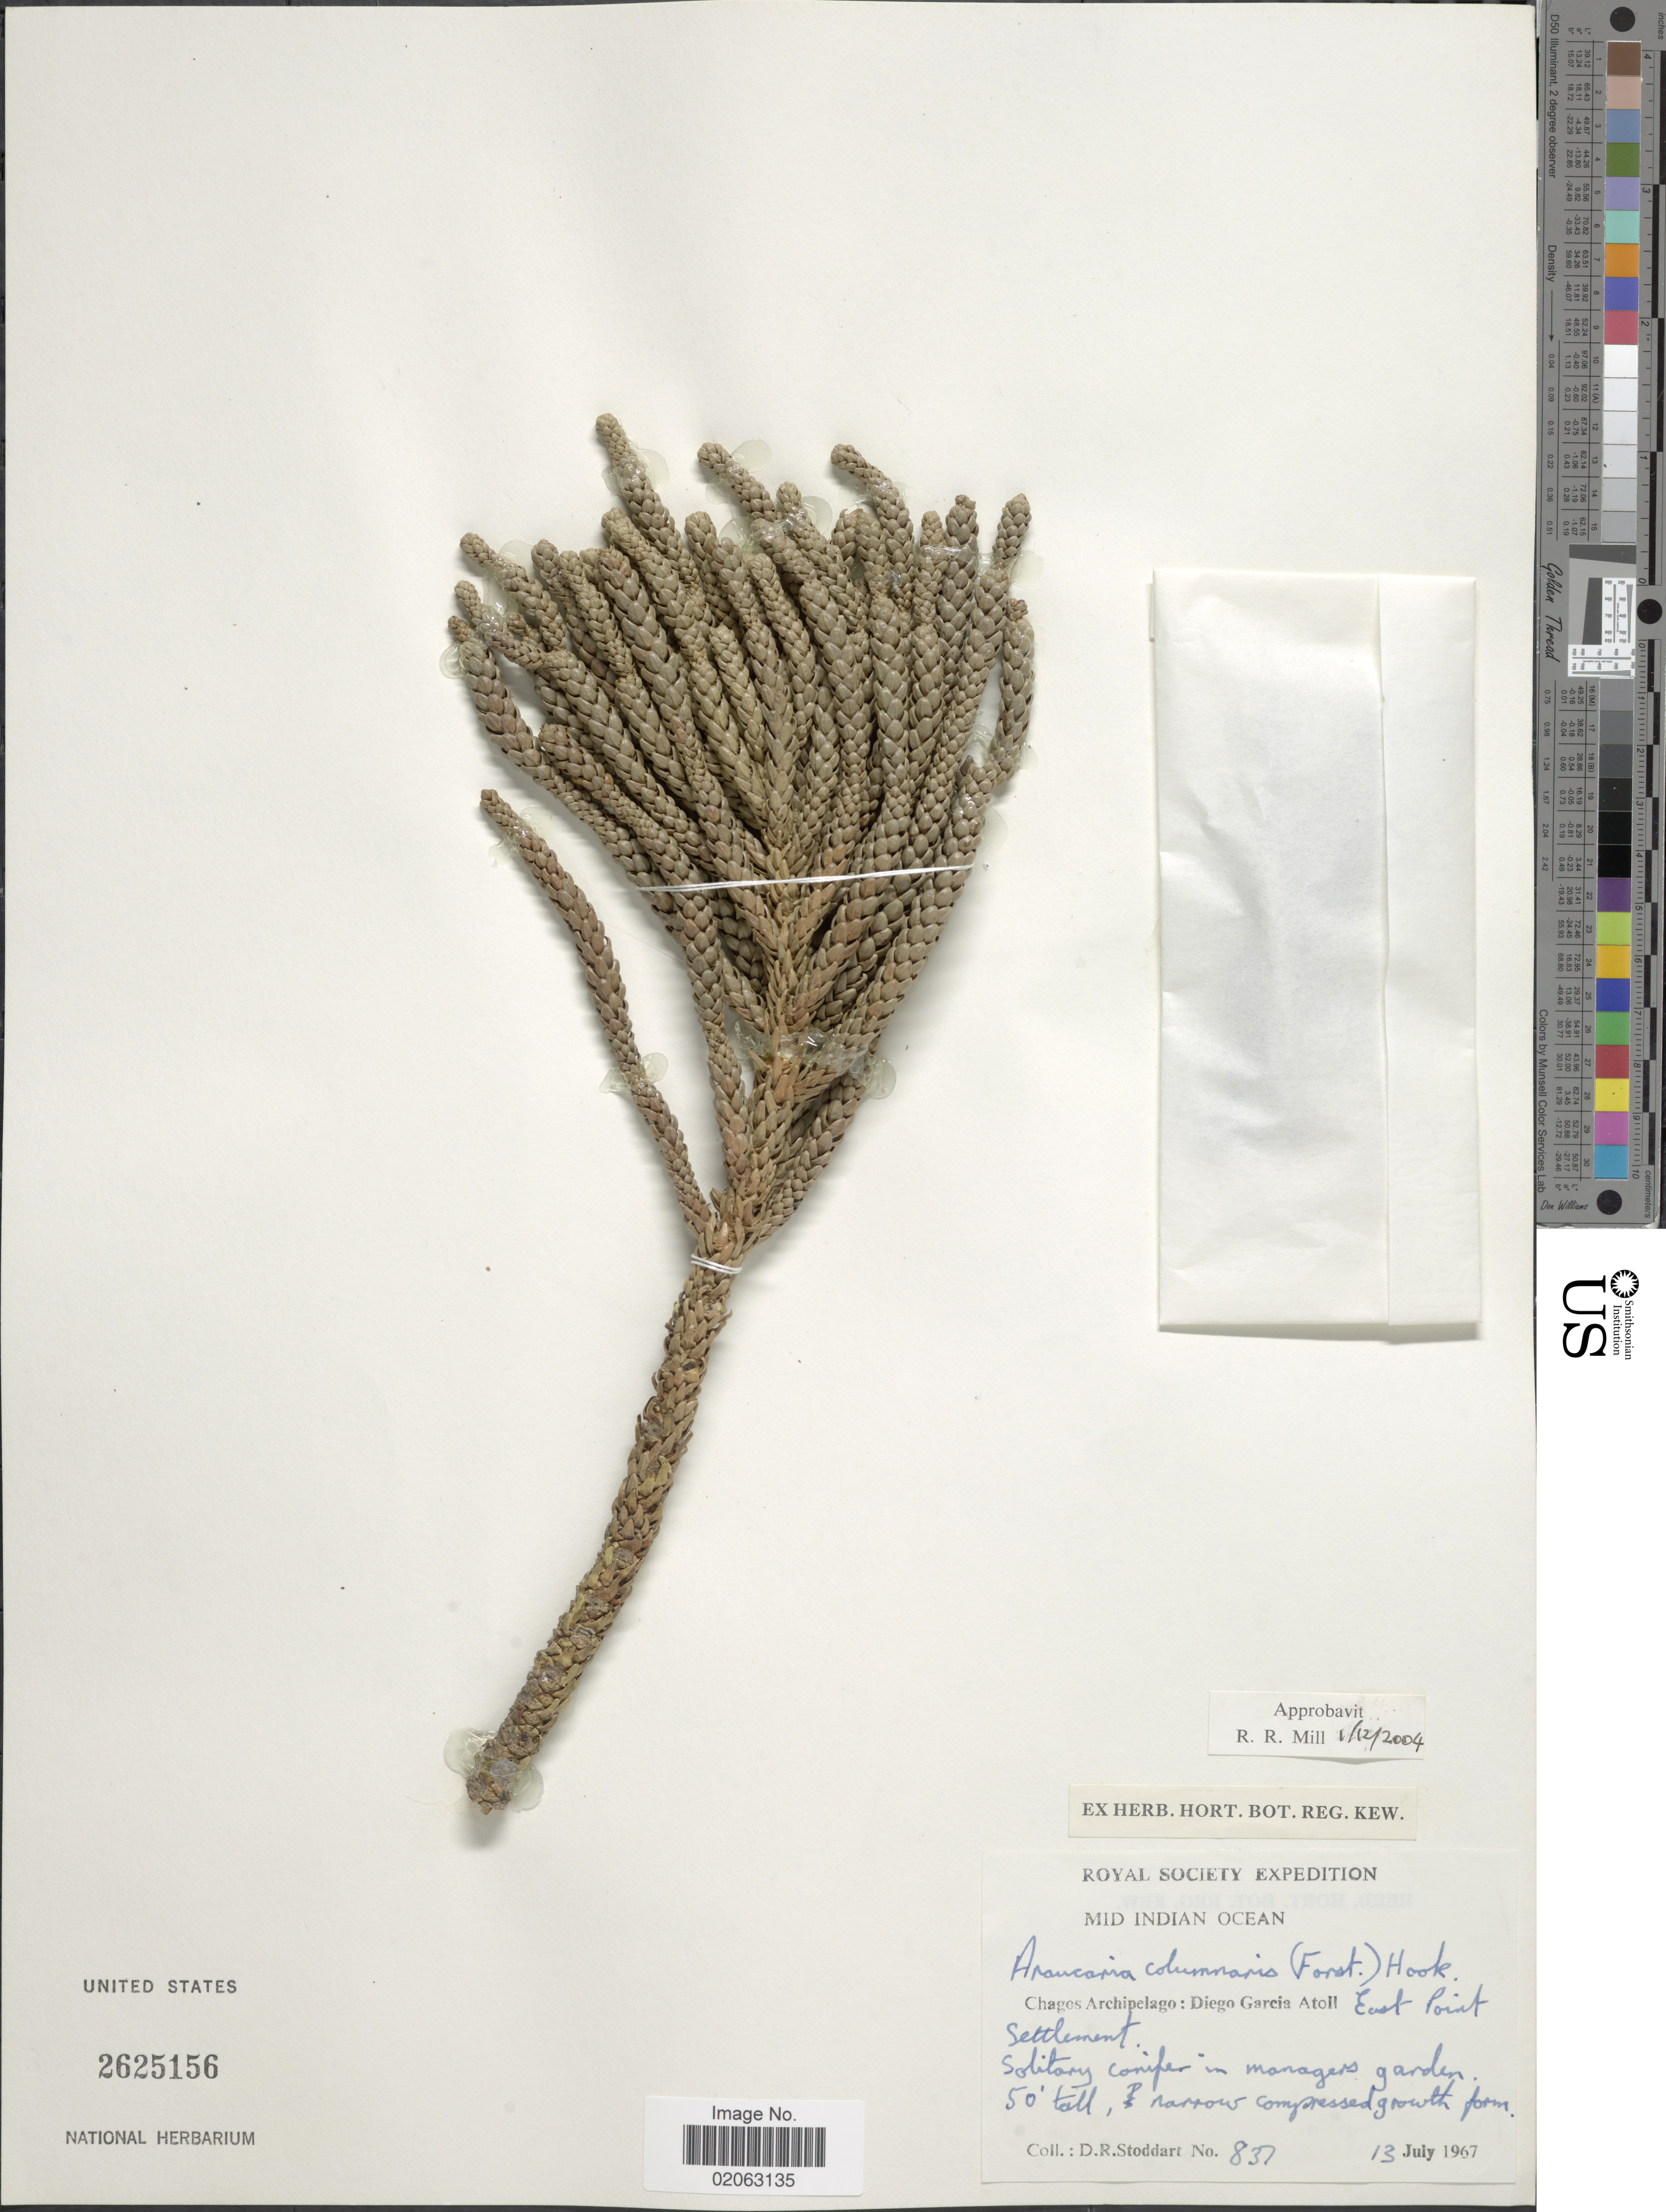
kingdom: Plantae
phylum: Tracheophyta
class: Pinopsida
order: Pinales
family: Araucariaceae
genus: Araucaria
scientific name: Araucaria columnaris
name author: (G. Forst.) Hook.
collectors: D. R. Stoddart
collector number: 837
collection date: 1967-07-13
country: British Indian Ocean Territory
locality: Mid Indian Ocean, Diego Garcia Atoll, East Point Settlement, solitary conifer in managers garden.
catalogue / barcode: US 2625156